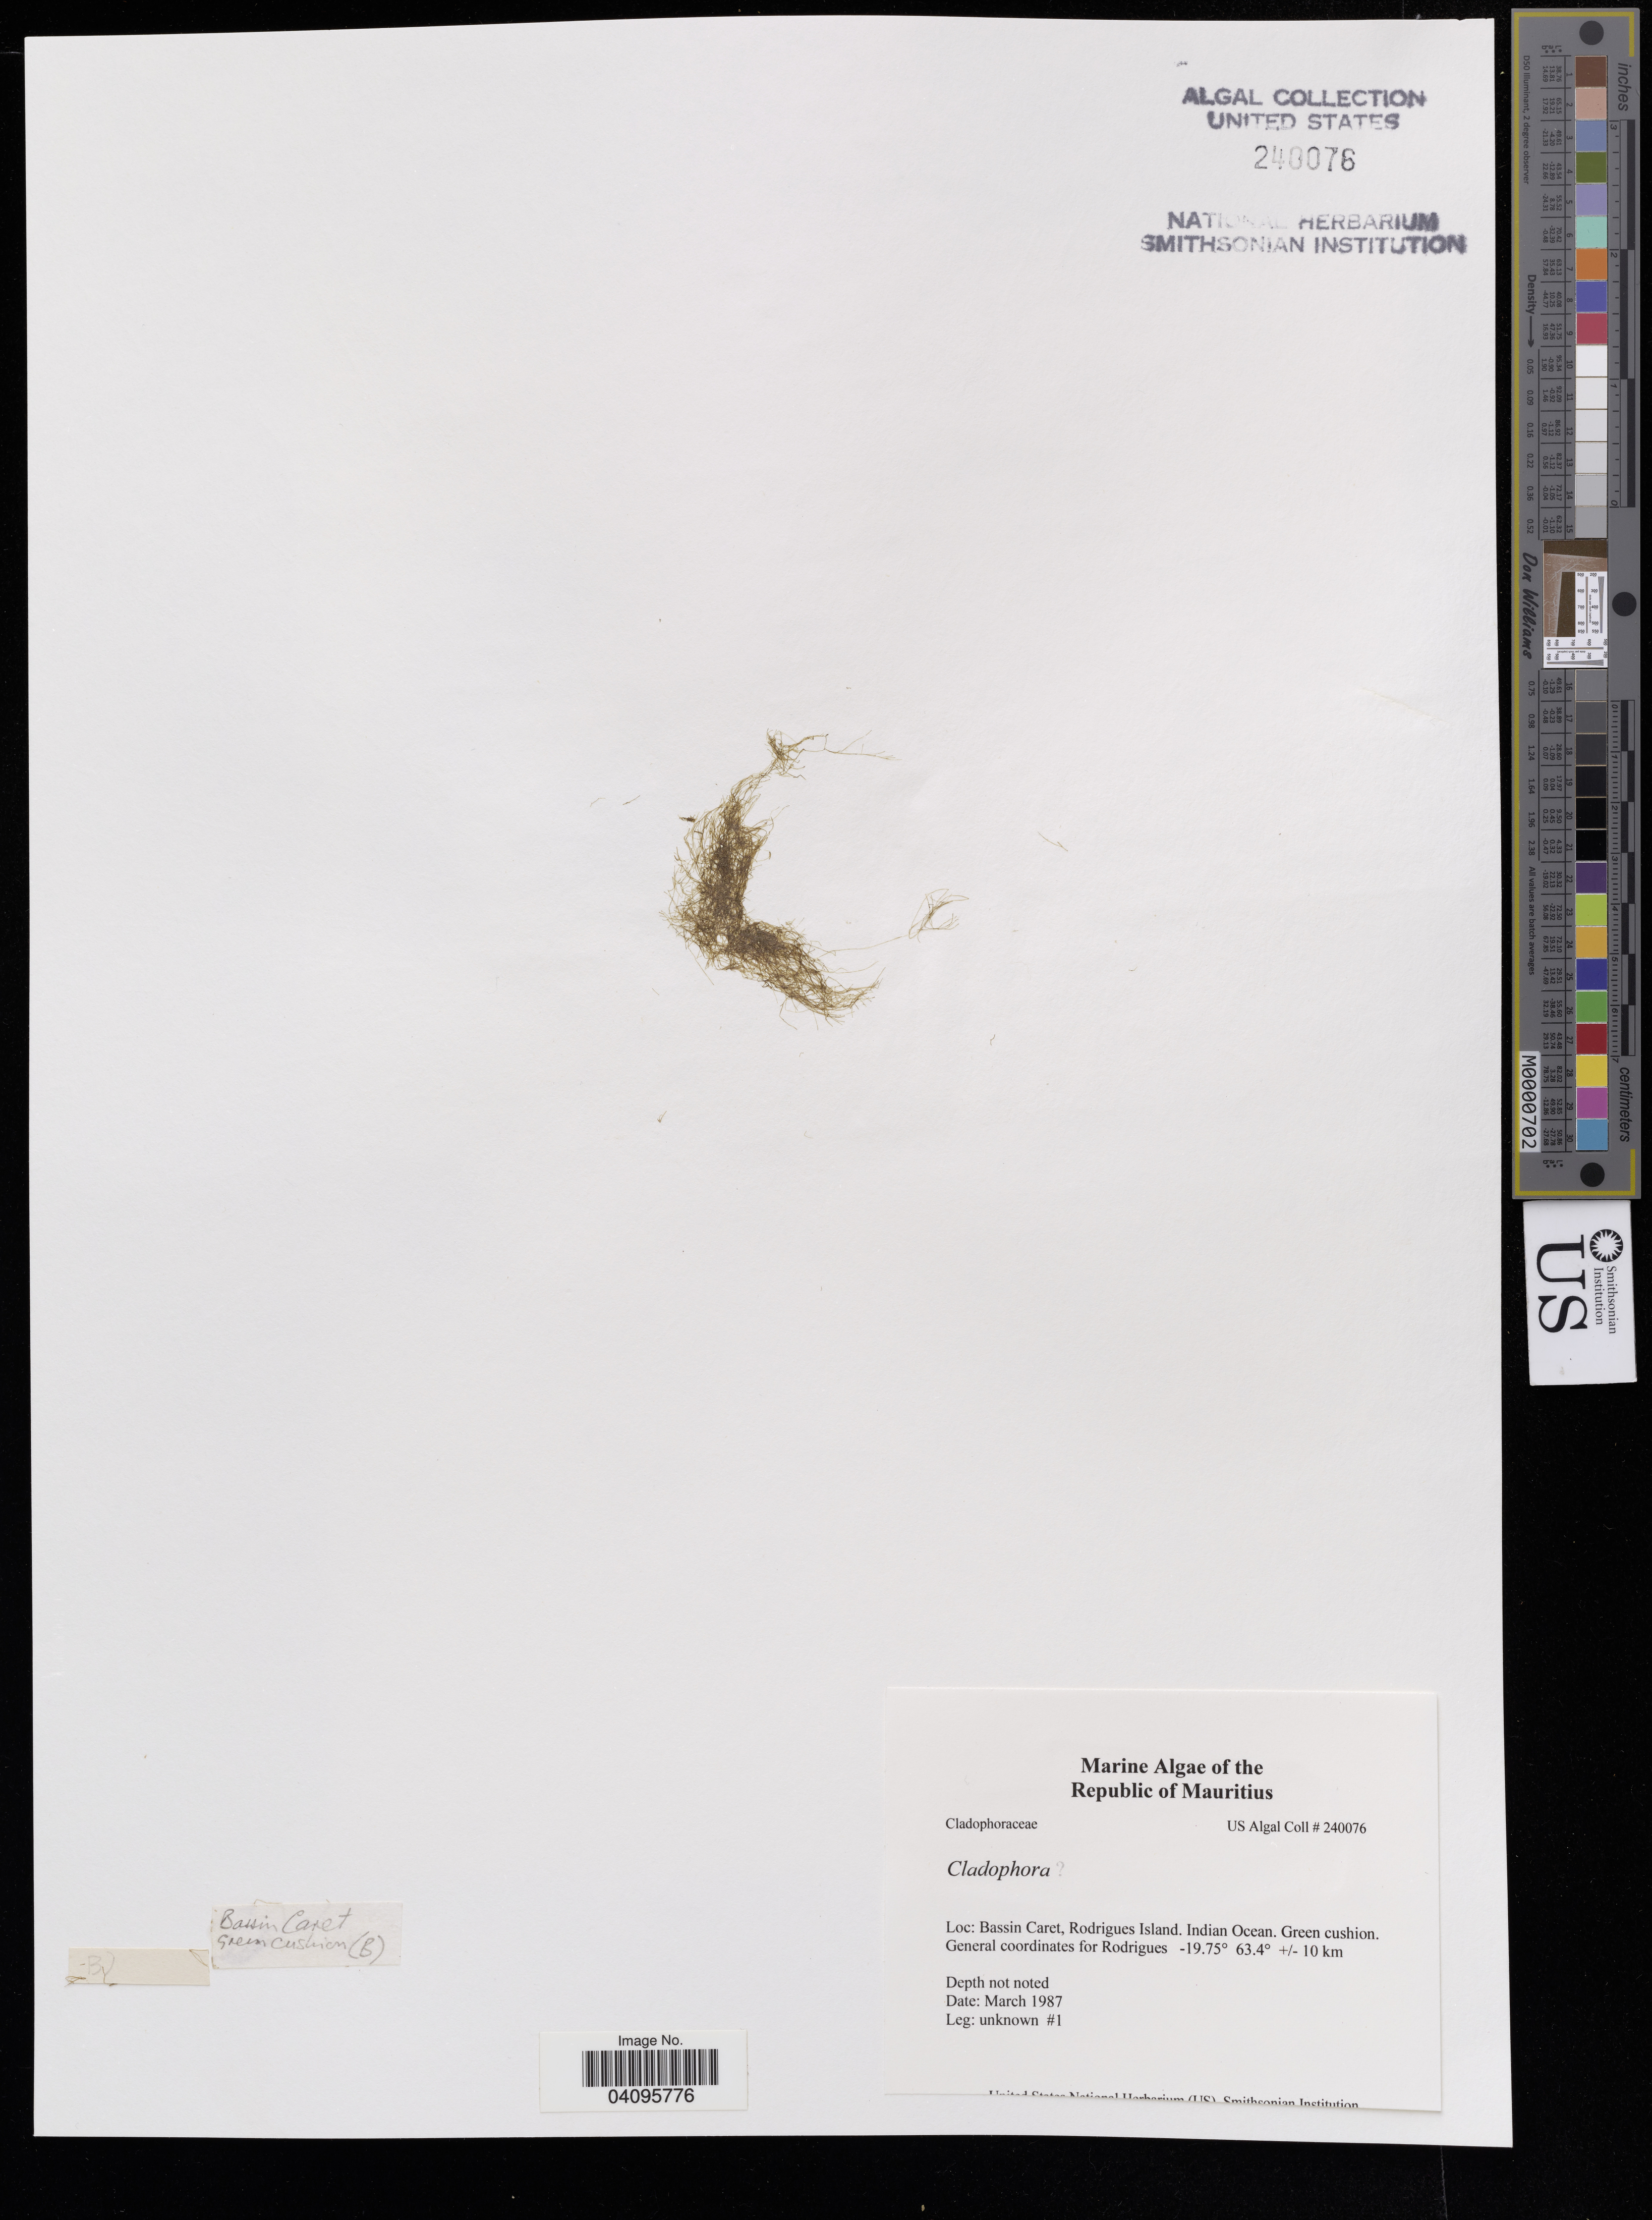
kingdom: Plantae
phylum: Chlorophyta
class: Ulvophyceae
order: Cladophorales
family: Cladophoraceae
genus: Cladophora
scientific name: Cladophora sp.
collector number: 1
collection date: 1987-03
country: Mauritius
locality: Bassin Caret, Rodrigues Island. Indian Ocean. Green cushion.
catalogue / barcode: US 240076